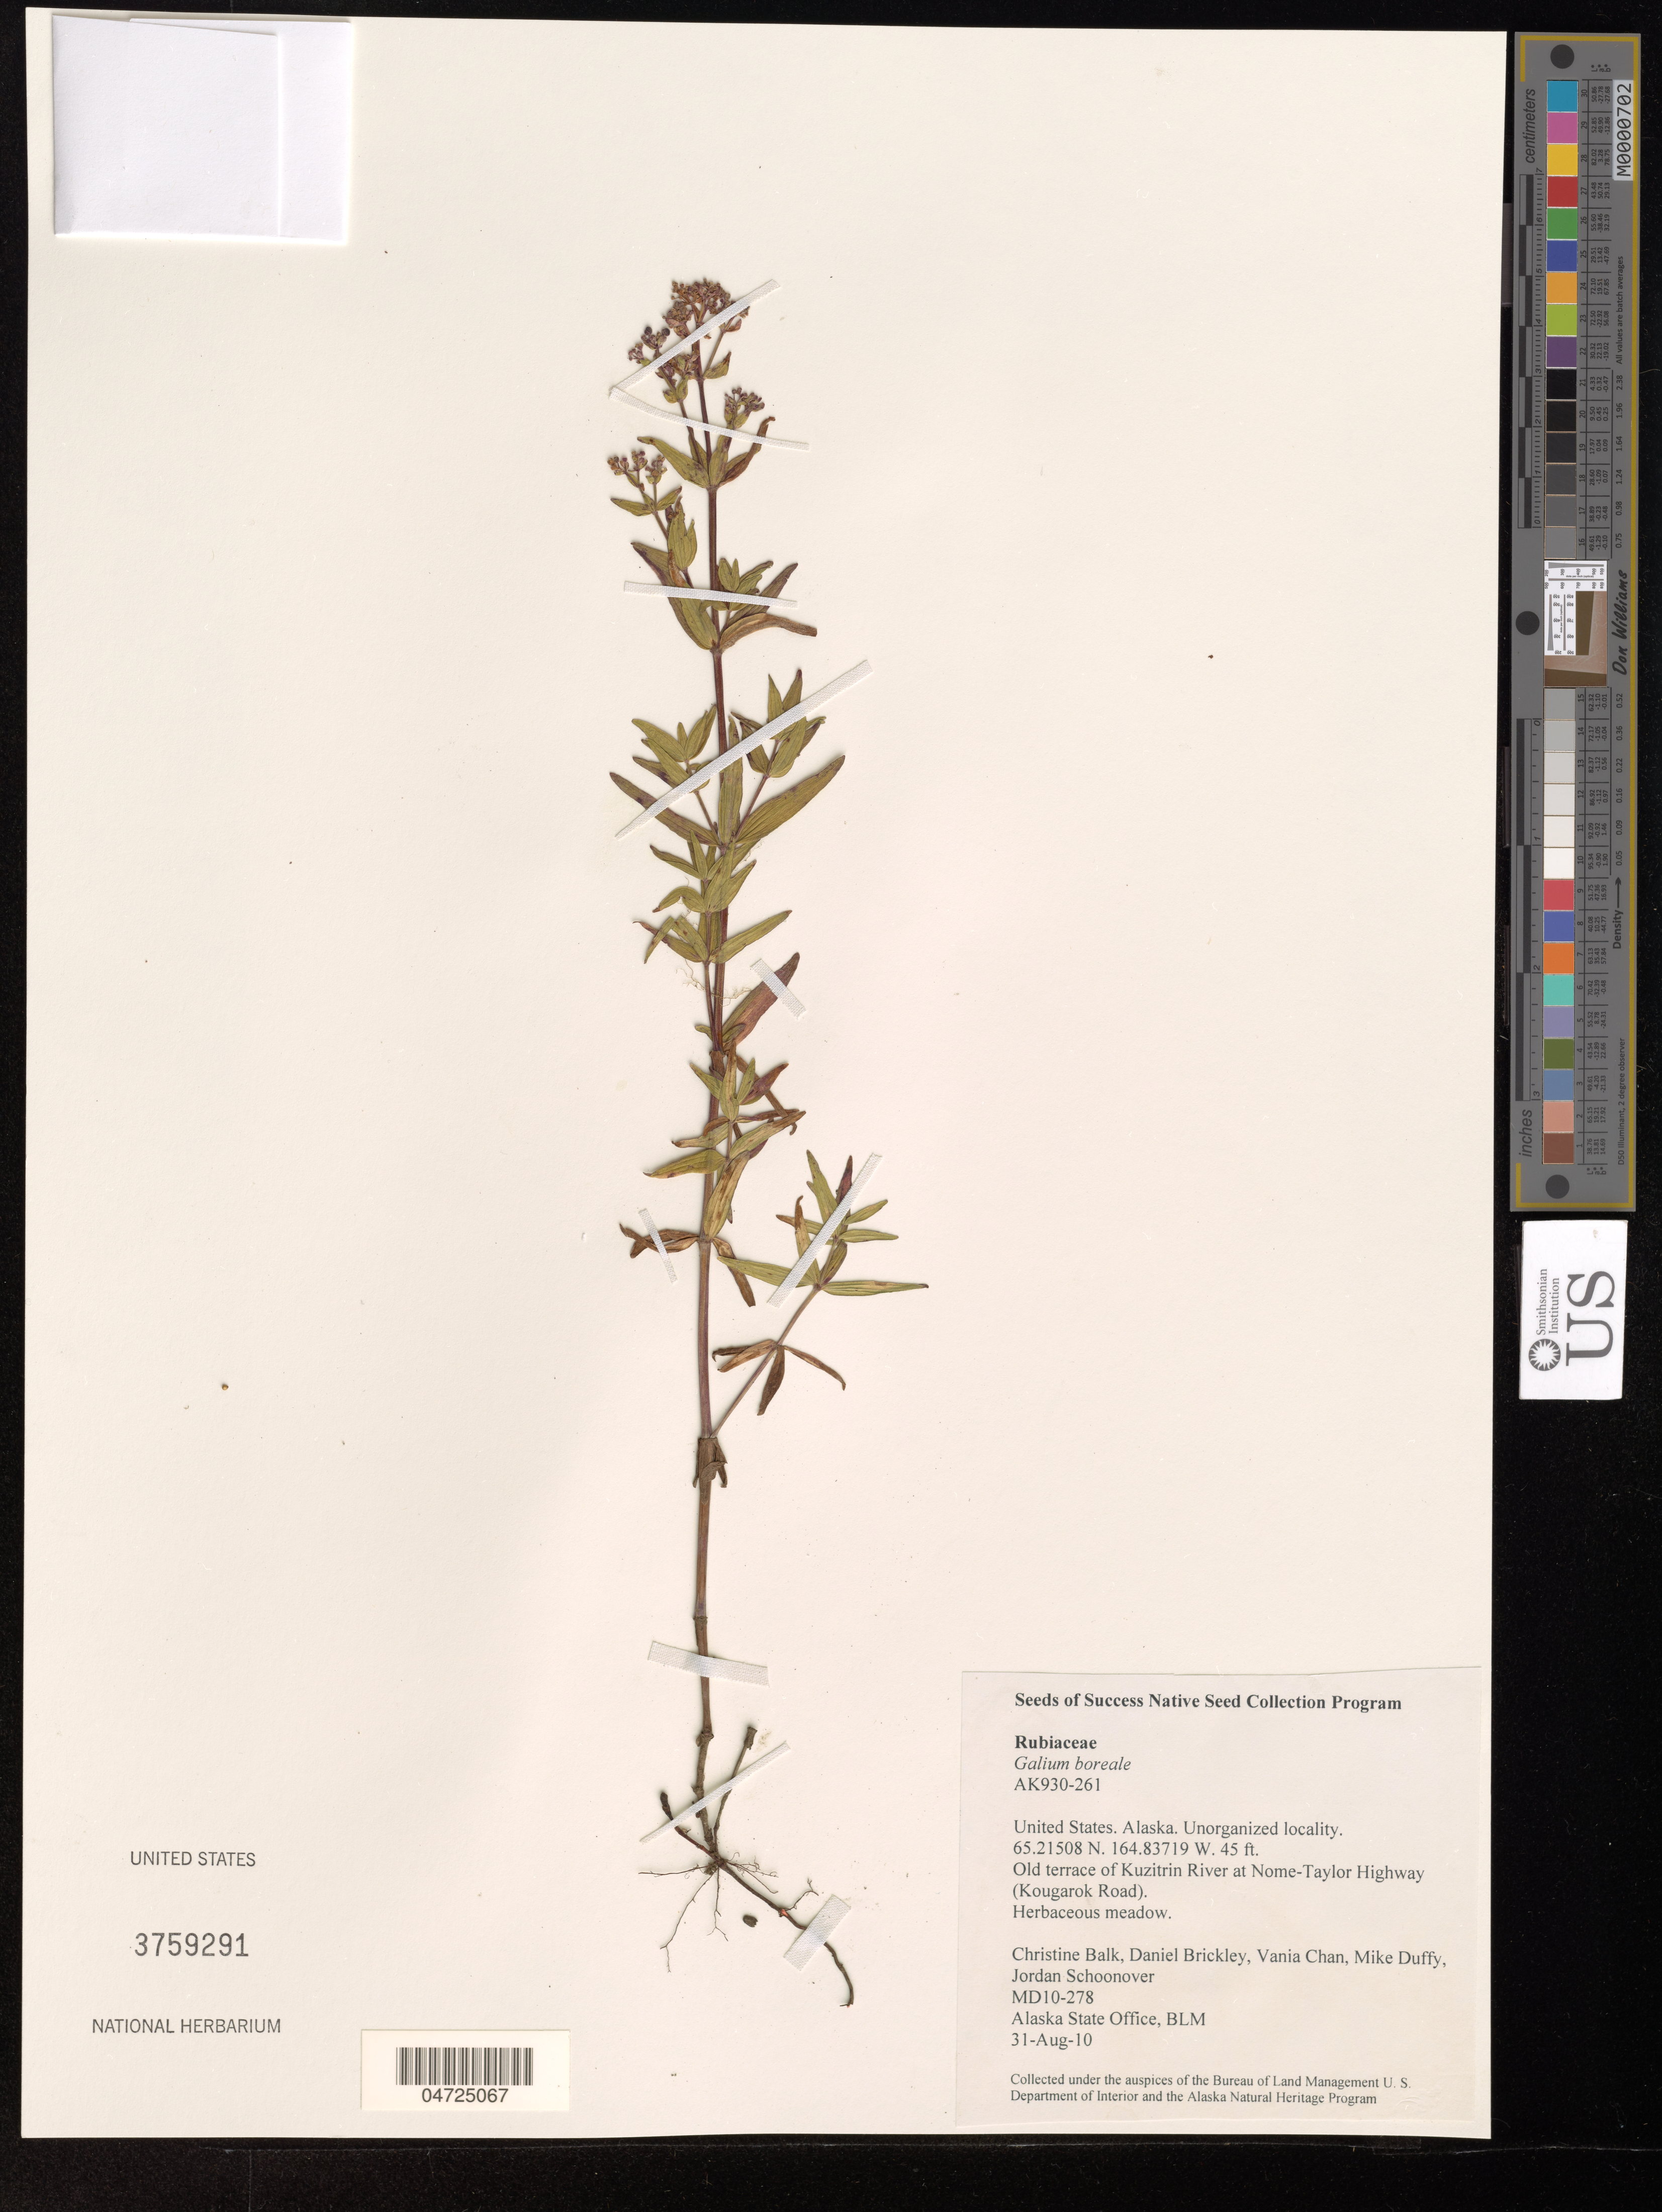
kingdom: Plantae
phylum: Tracheophyta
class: Magnoliopsida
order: Gentianales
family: Rubiaceae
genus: Galium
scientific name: Galium boreale L.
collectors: C. Balk, D. Brickley, V. Chan & M. Duffy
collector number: MD10-278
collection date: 2010-08-31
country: United States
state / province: Alaska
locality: Old terrace of Kuzitrin River at Nome-Taylor Highway (Kougarok Road).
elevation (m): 14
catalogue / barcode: US 3759291